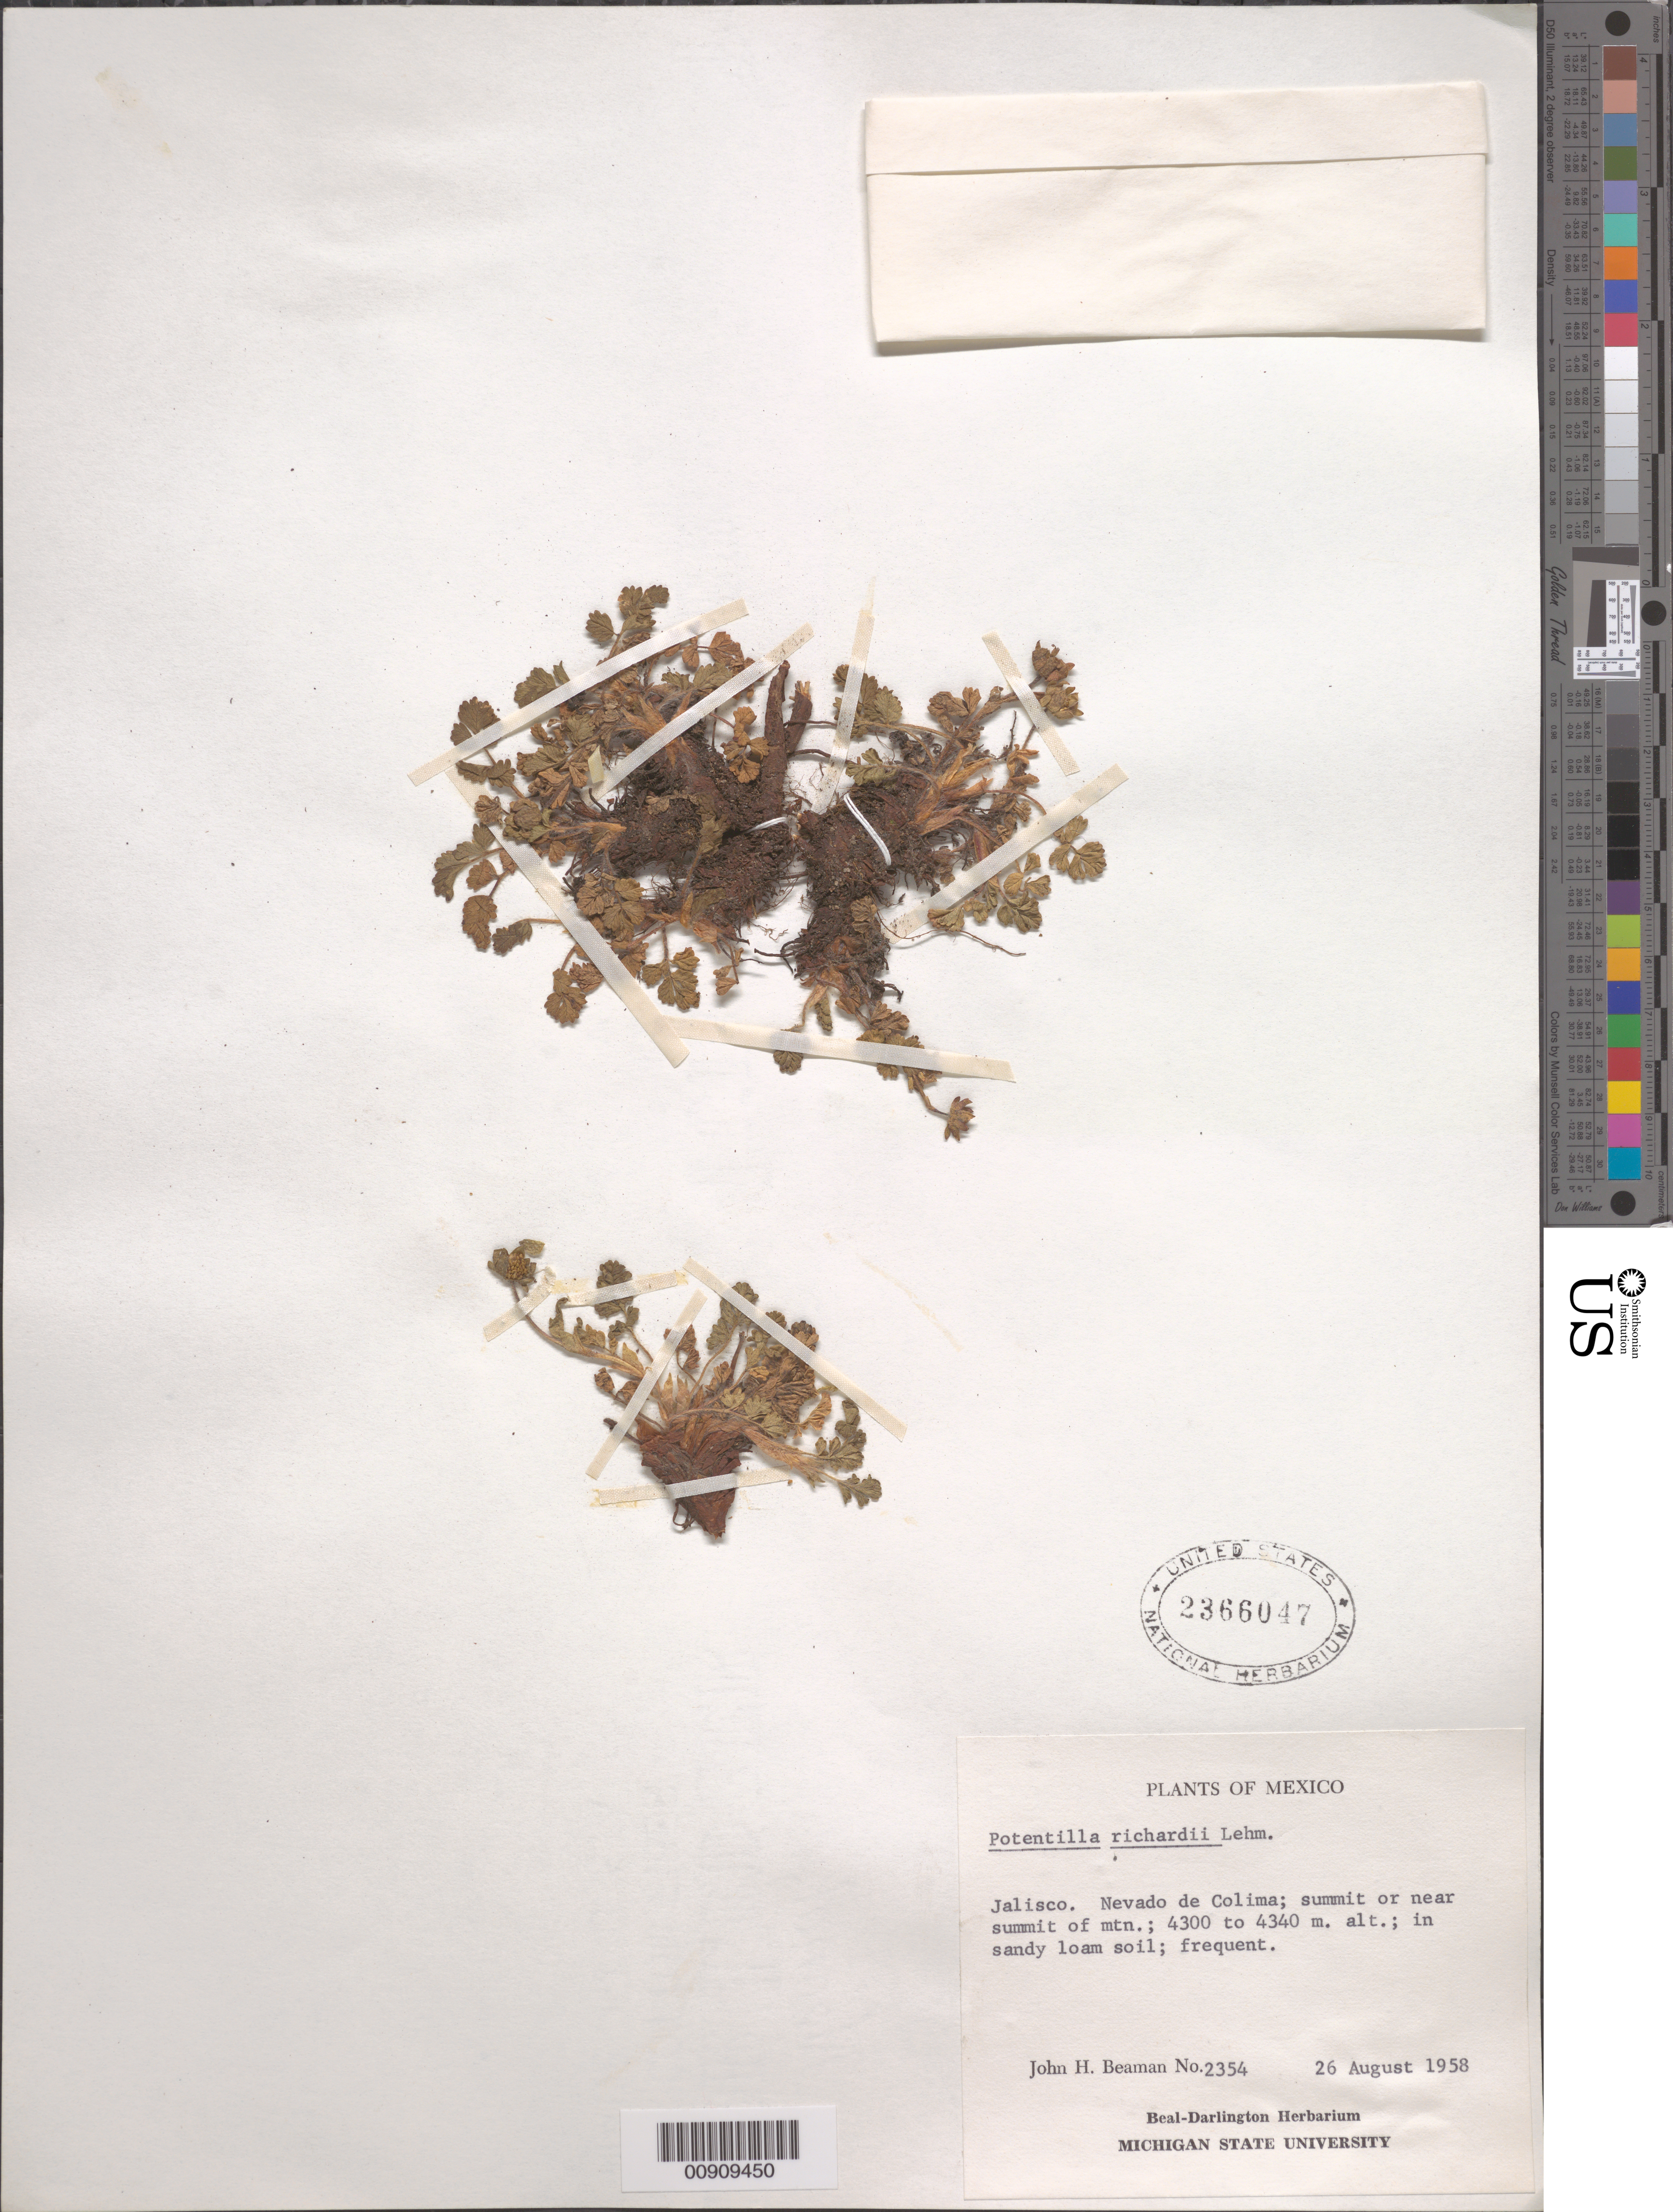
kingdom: Plantae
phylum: Tracheophyta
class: Magnoliopsida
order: Rosales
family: Rosaceae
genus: Potentilla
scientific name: Potentilla richardii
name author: Lehm.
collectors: J. H. Beaman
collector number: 2354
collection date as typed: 26 Aug 1958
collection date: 1958-08-26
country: Mexico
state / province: Jalisco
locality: Jalisco. Nevado de Colima; summit or near summit of mtn.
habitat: In sandy loam soil.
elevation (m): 4340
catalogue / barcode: US 2366047